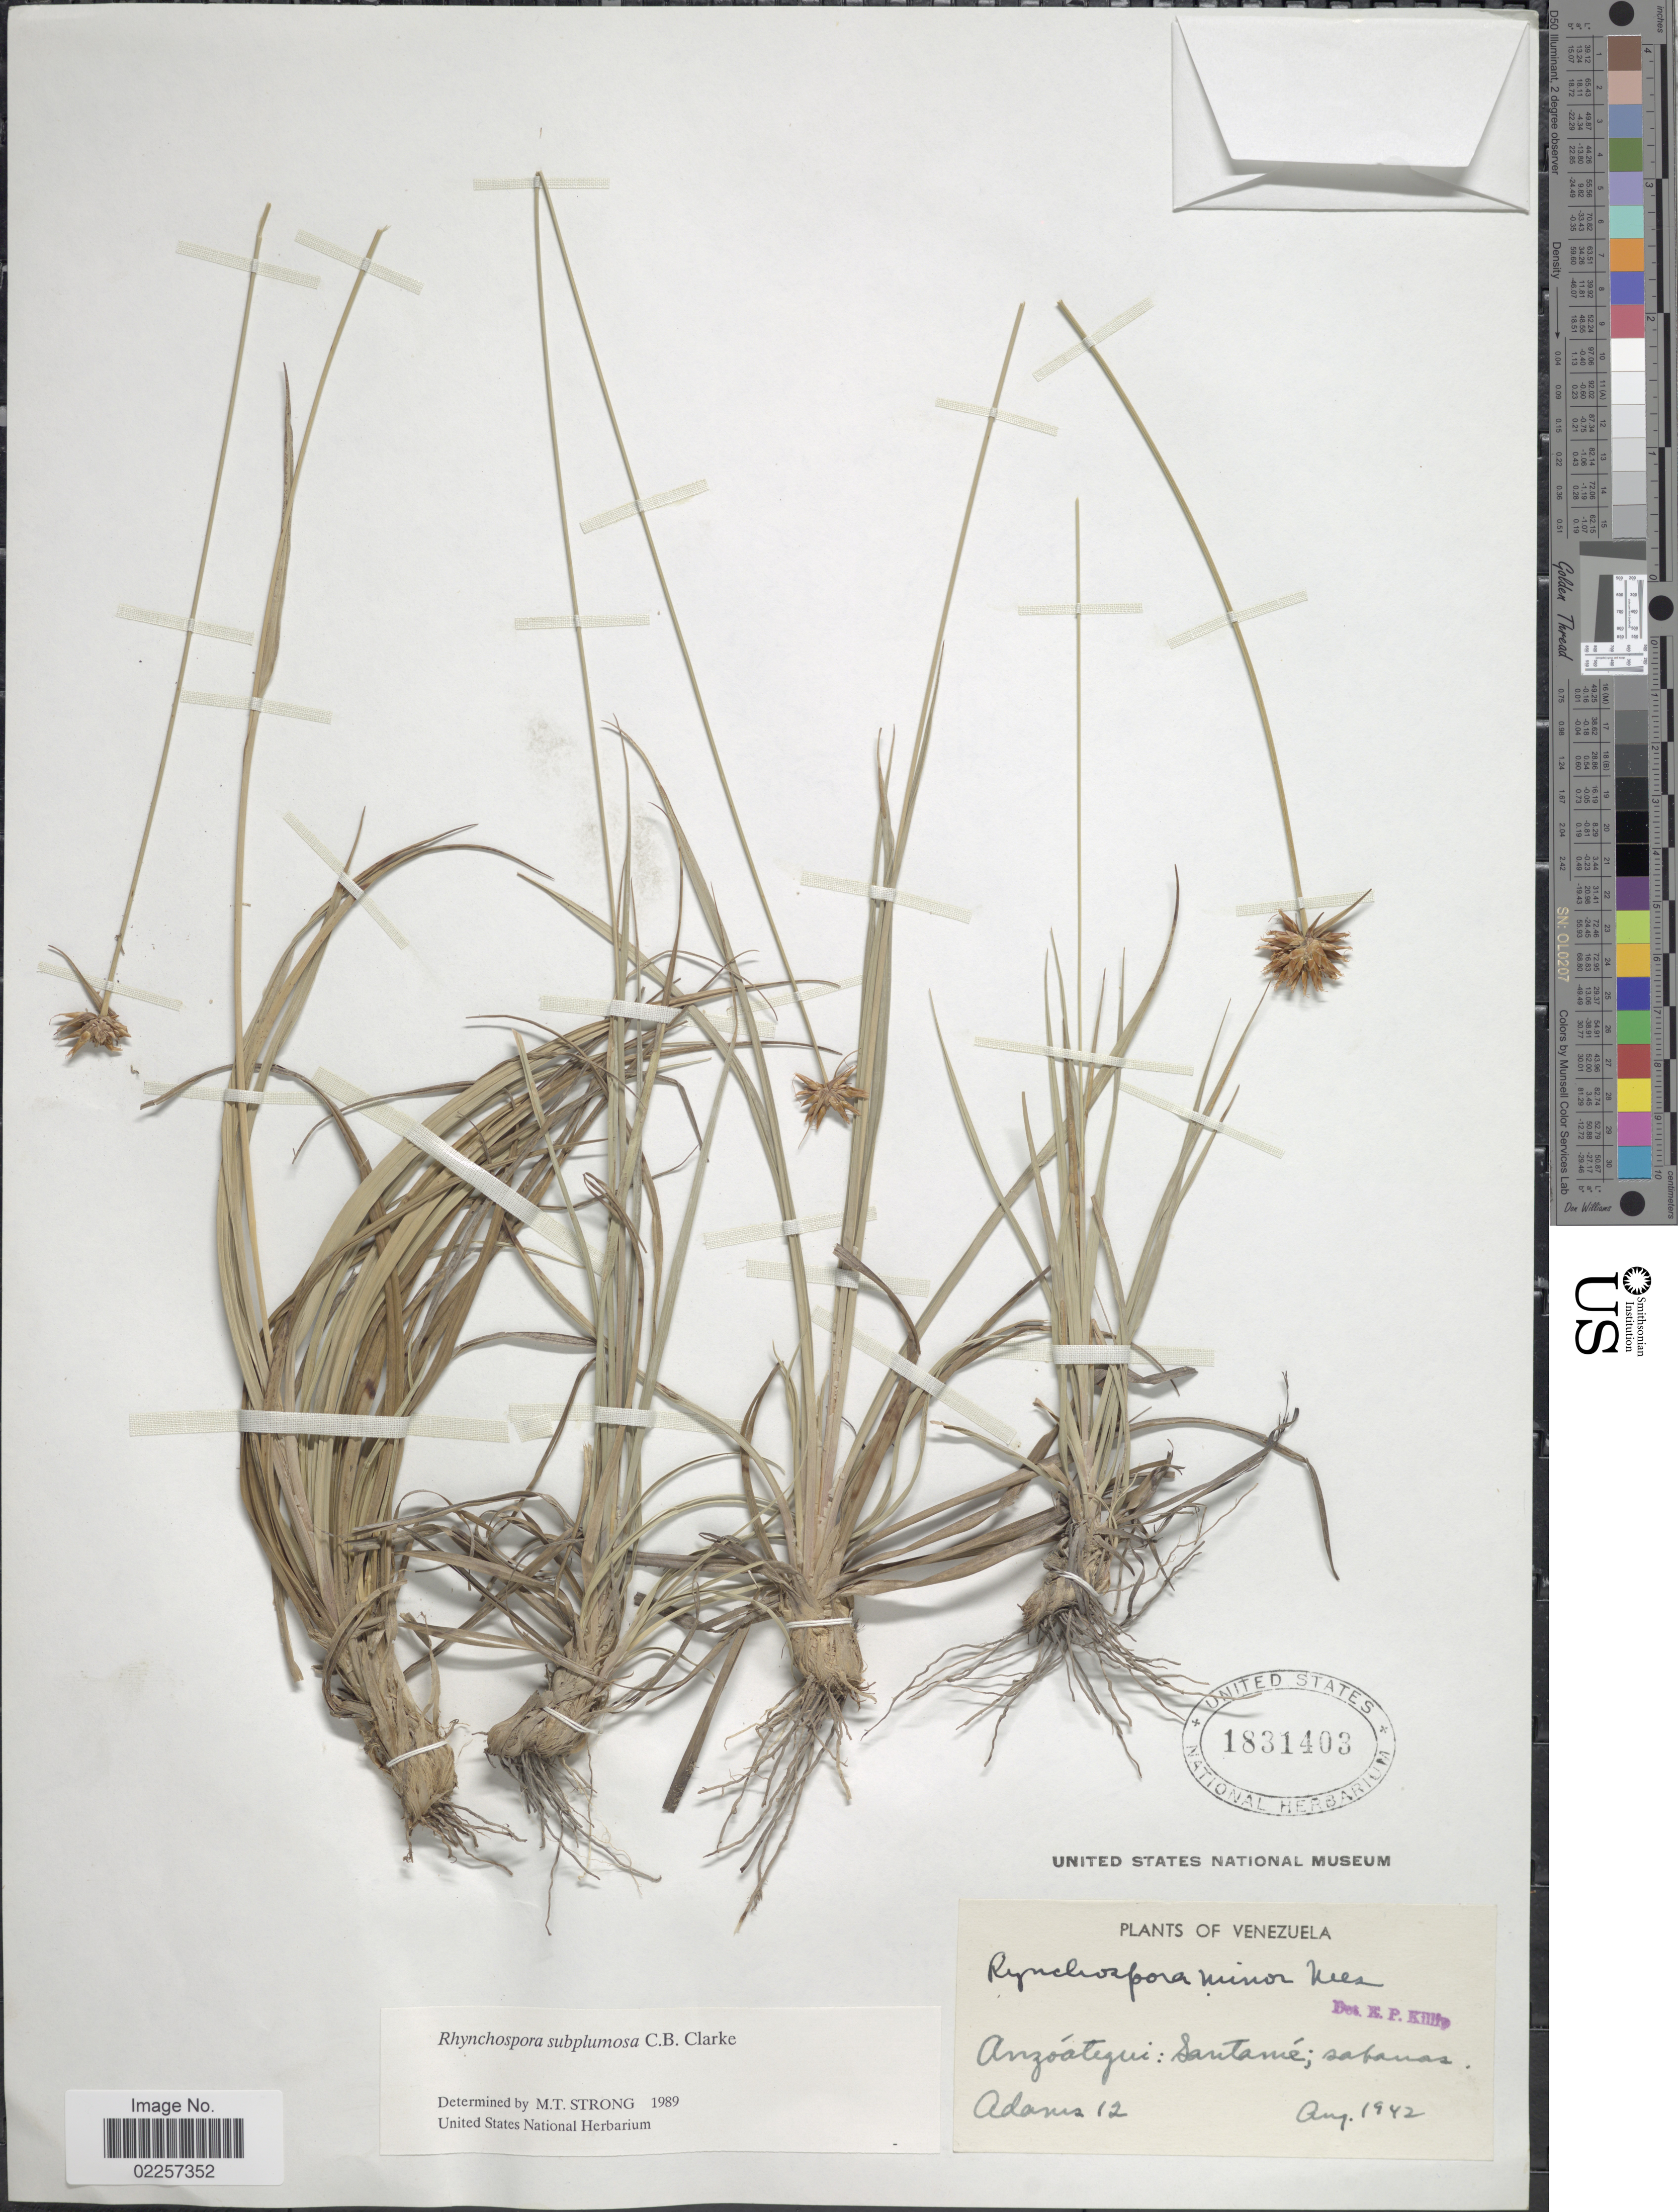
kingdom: Plantae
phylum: Tracheophyta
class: Liliopsida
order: Poales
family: Cyperaceae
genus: Rhynchospora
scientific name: Rhynchospora subplumosa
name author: C.B. Clarke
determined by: Alves, K.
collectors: Adams, --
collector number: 12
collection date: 1942-08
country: Venezuela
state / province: Anzoategui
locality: Santame, sabanas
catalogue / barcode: US 1831403